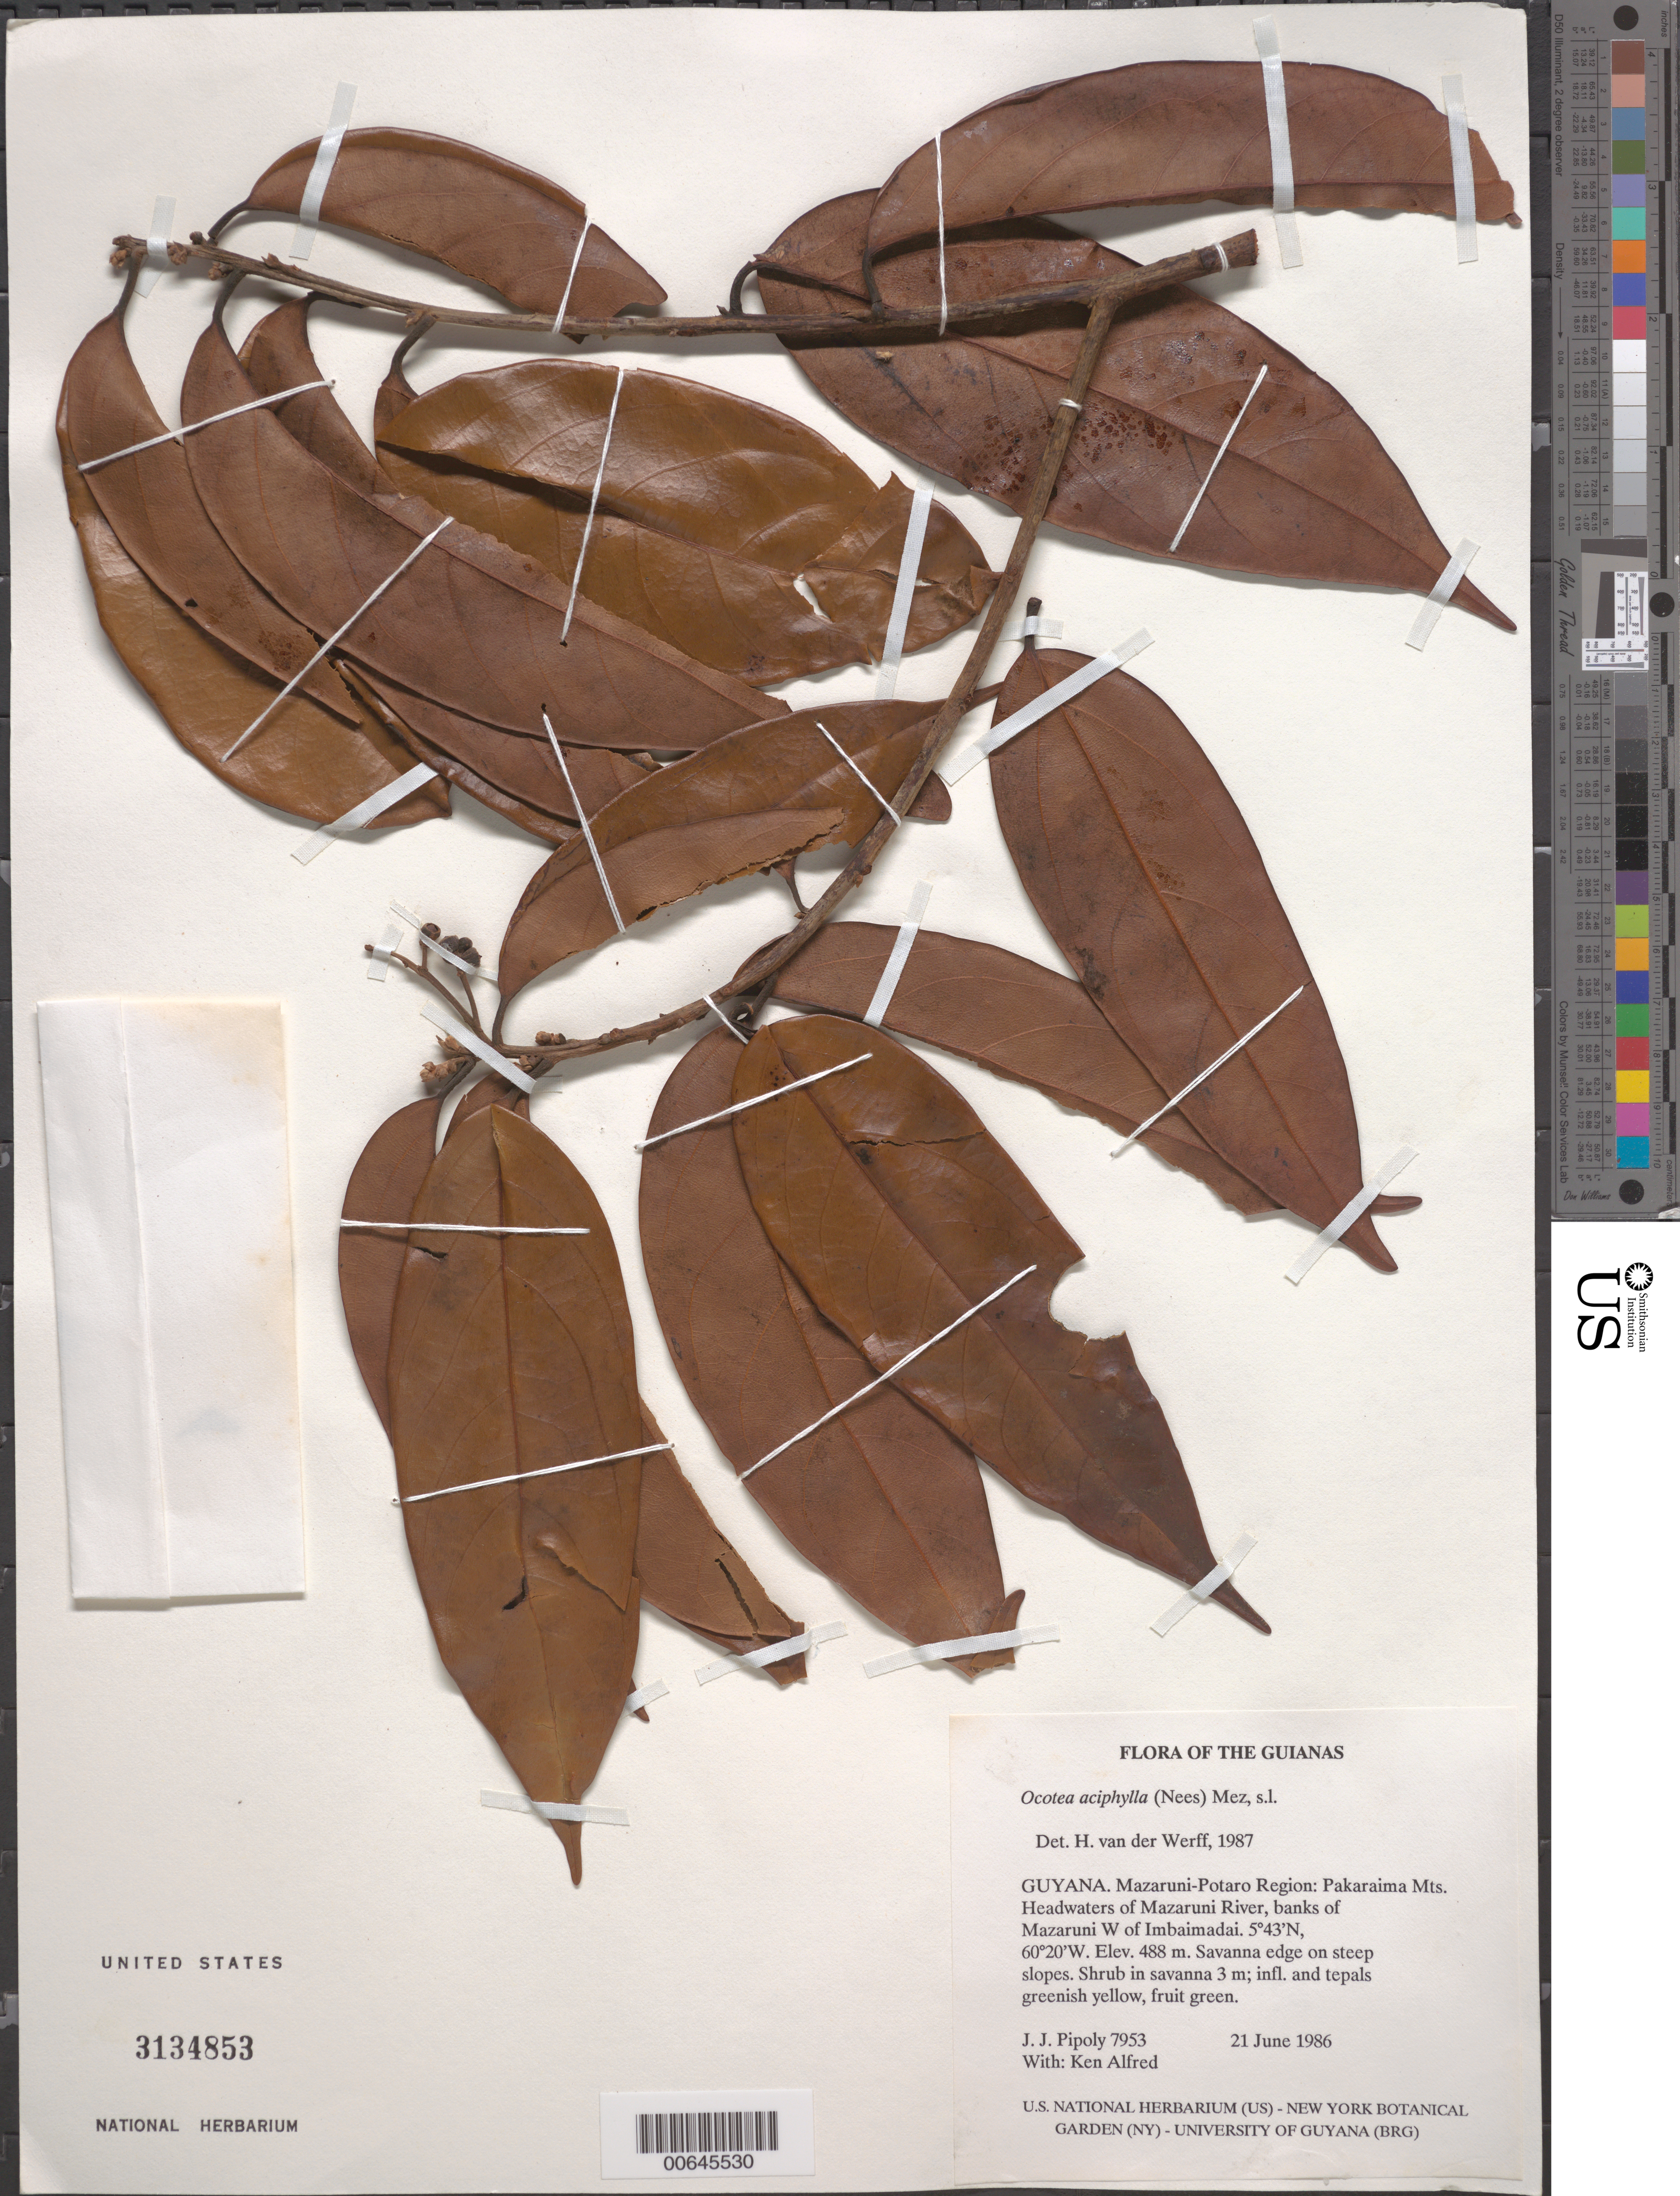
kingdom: Plantae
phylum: Tracheophyta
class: Magnoliopsida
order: Laurales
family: Lauraceae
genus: Ocotea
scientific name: Ocotea aciphylla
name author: (Nees & Mart.) Mez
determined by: van der Werff, H., (MO), Missouri Botanical Garden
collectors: J. J. Pipoly & K. Alfred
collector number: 7953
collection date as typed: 21 June 1986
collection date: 1986-06-21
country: Guyana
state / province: Cuyuni-Mazaruni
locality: Pakaraima Mts. Headwaters of Mazaruni River, banks of Mazaruni W of Imbaimadai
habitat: Savanna edge on steep slopes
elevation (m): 488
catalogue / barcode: US 3134853